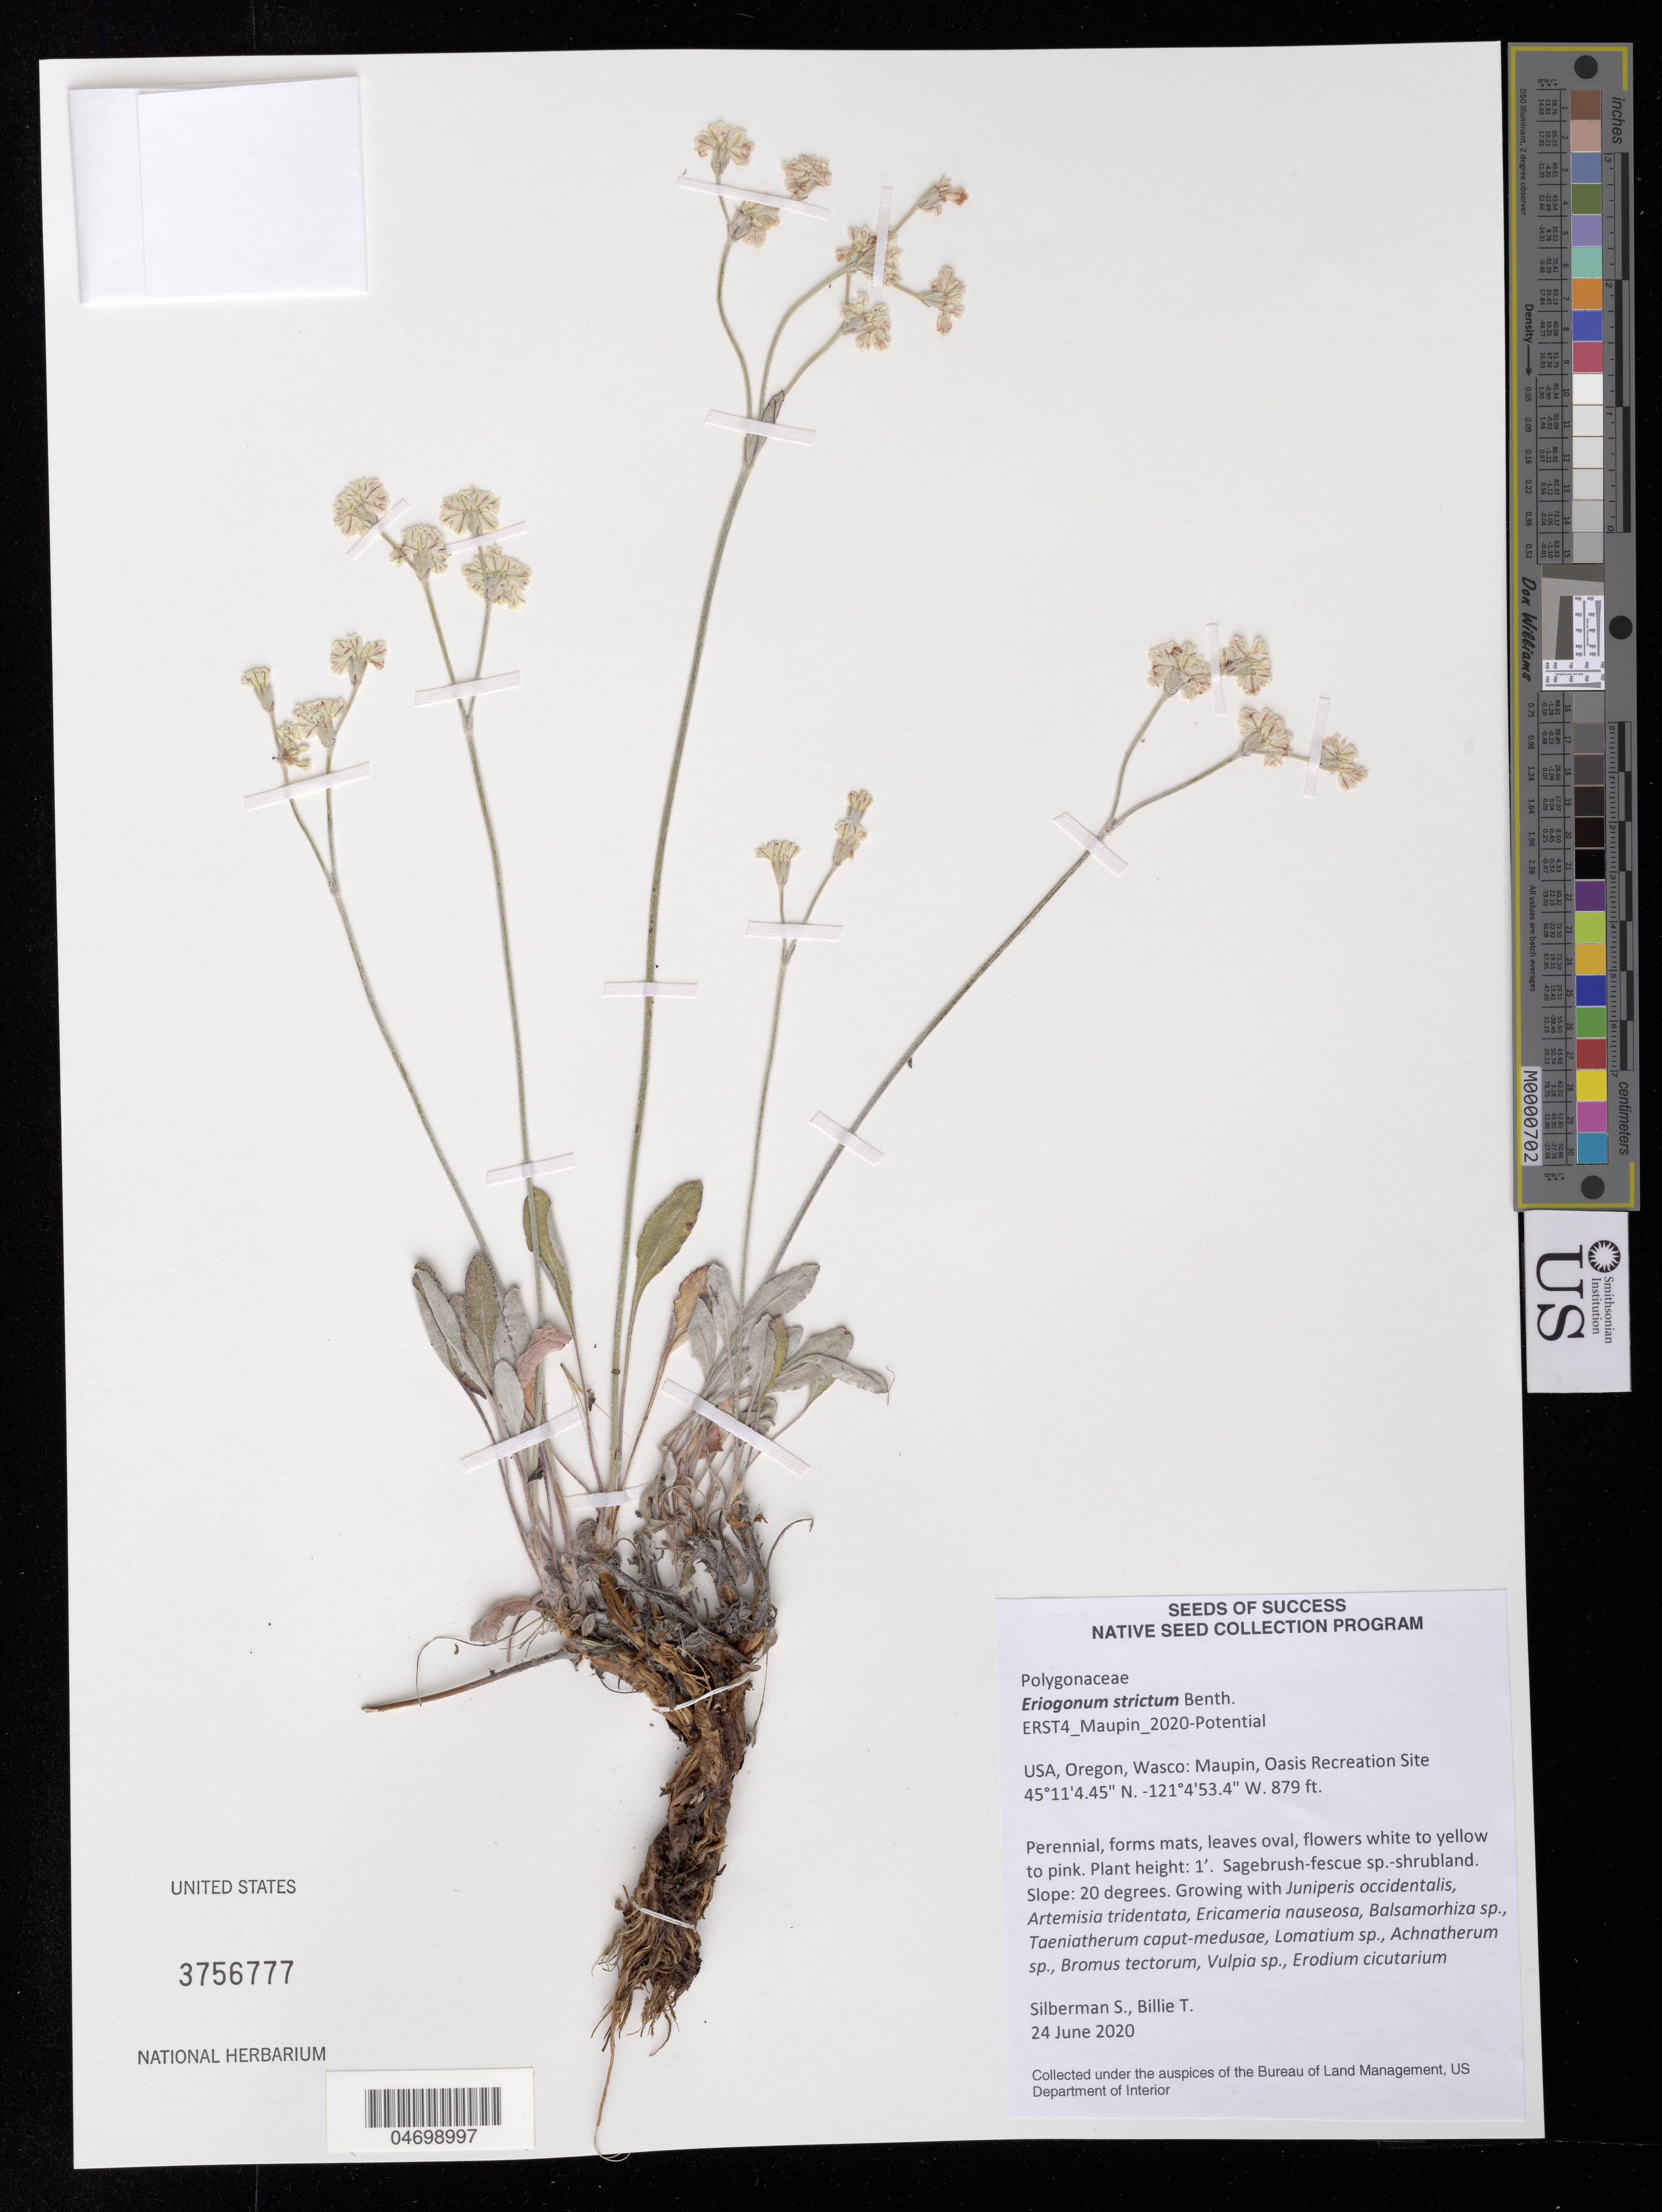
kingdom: Plantae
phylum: Tracheophyta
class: Magnoliopsida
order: Caryophyllales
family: Polygonaceae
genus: Eriogonum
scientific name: Eriogonum strictum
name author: Benth.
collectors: S. Silberman & T. Billie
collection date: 2020-06-24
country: United States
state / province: Oregon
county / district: Wasco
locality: Maupin, Oasis Recreation Site.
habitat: Sagebrush-fescue sp.-shrubland. With Balsamorhiza sp., Vulpia sp, Bromus tectorum, etc.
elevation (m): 268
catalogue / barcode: US 3756777